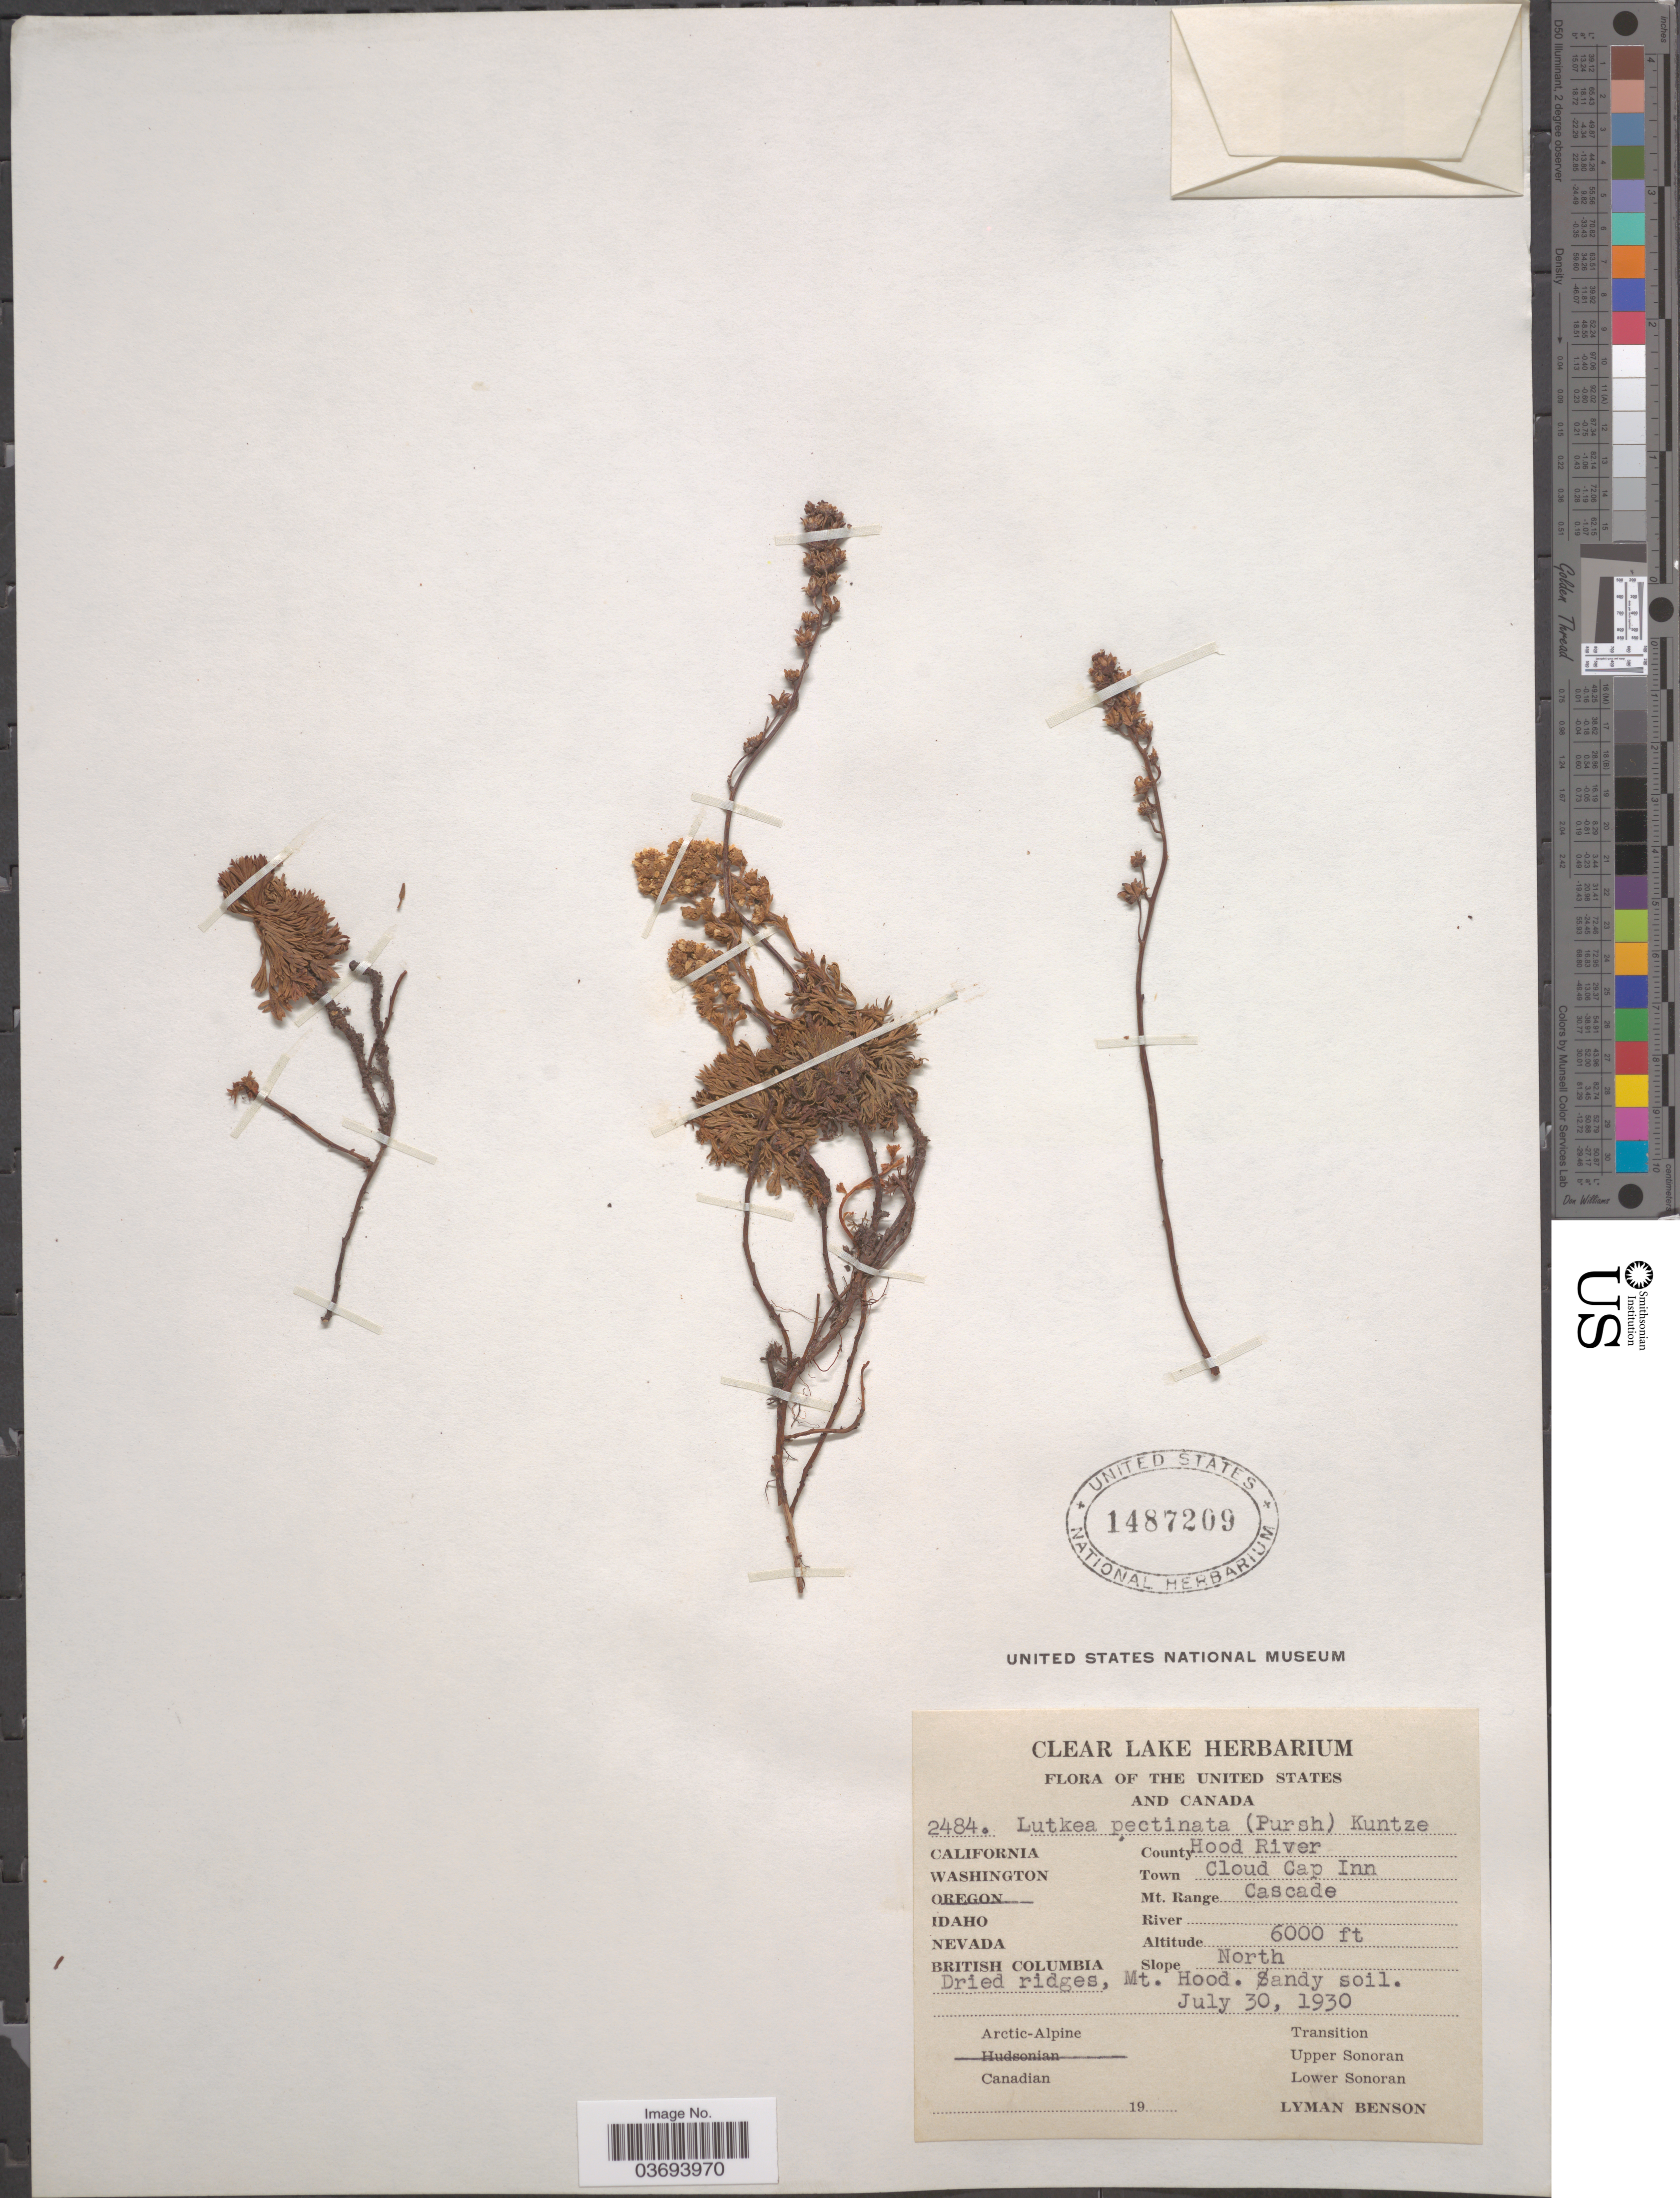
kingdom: Plantae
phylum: Tracheophyta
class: Magnoliopsida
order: Rosales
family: Rosaceae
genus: Luetkea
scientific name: Luetkea pectinata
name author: (Pursh) Kuntze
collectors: L. D. Benson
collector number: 2484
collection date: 1930-07-30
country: United States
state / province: Oregon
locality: County Hood River. Town Cloud Cap Inn. Mt. Range Cascade. Slope North. Mt. Hood.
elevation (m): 1829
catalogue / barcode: US 1487209